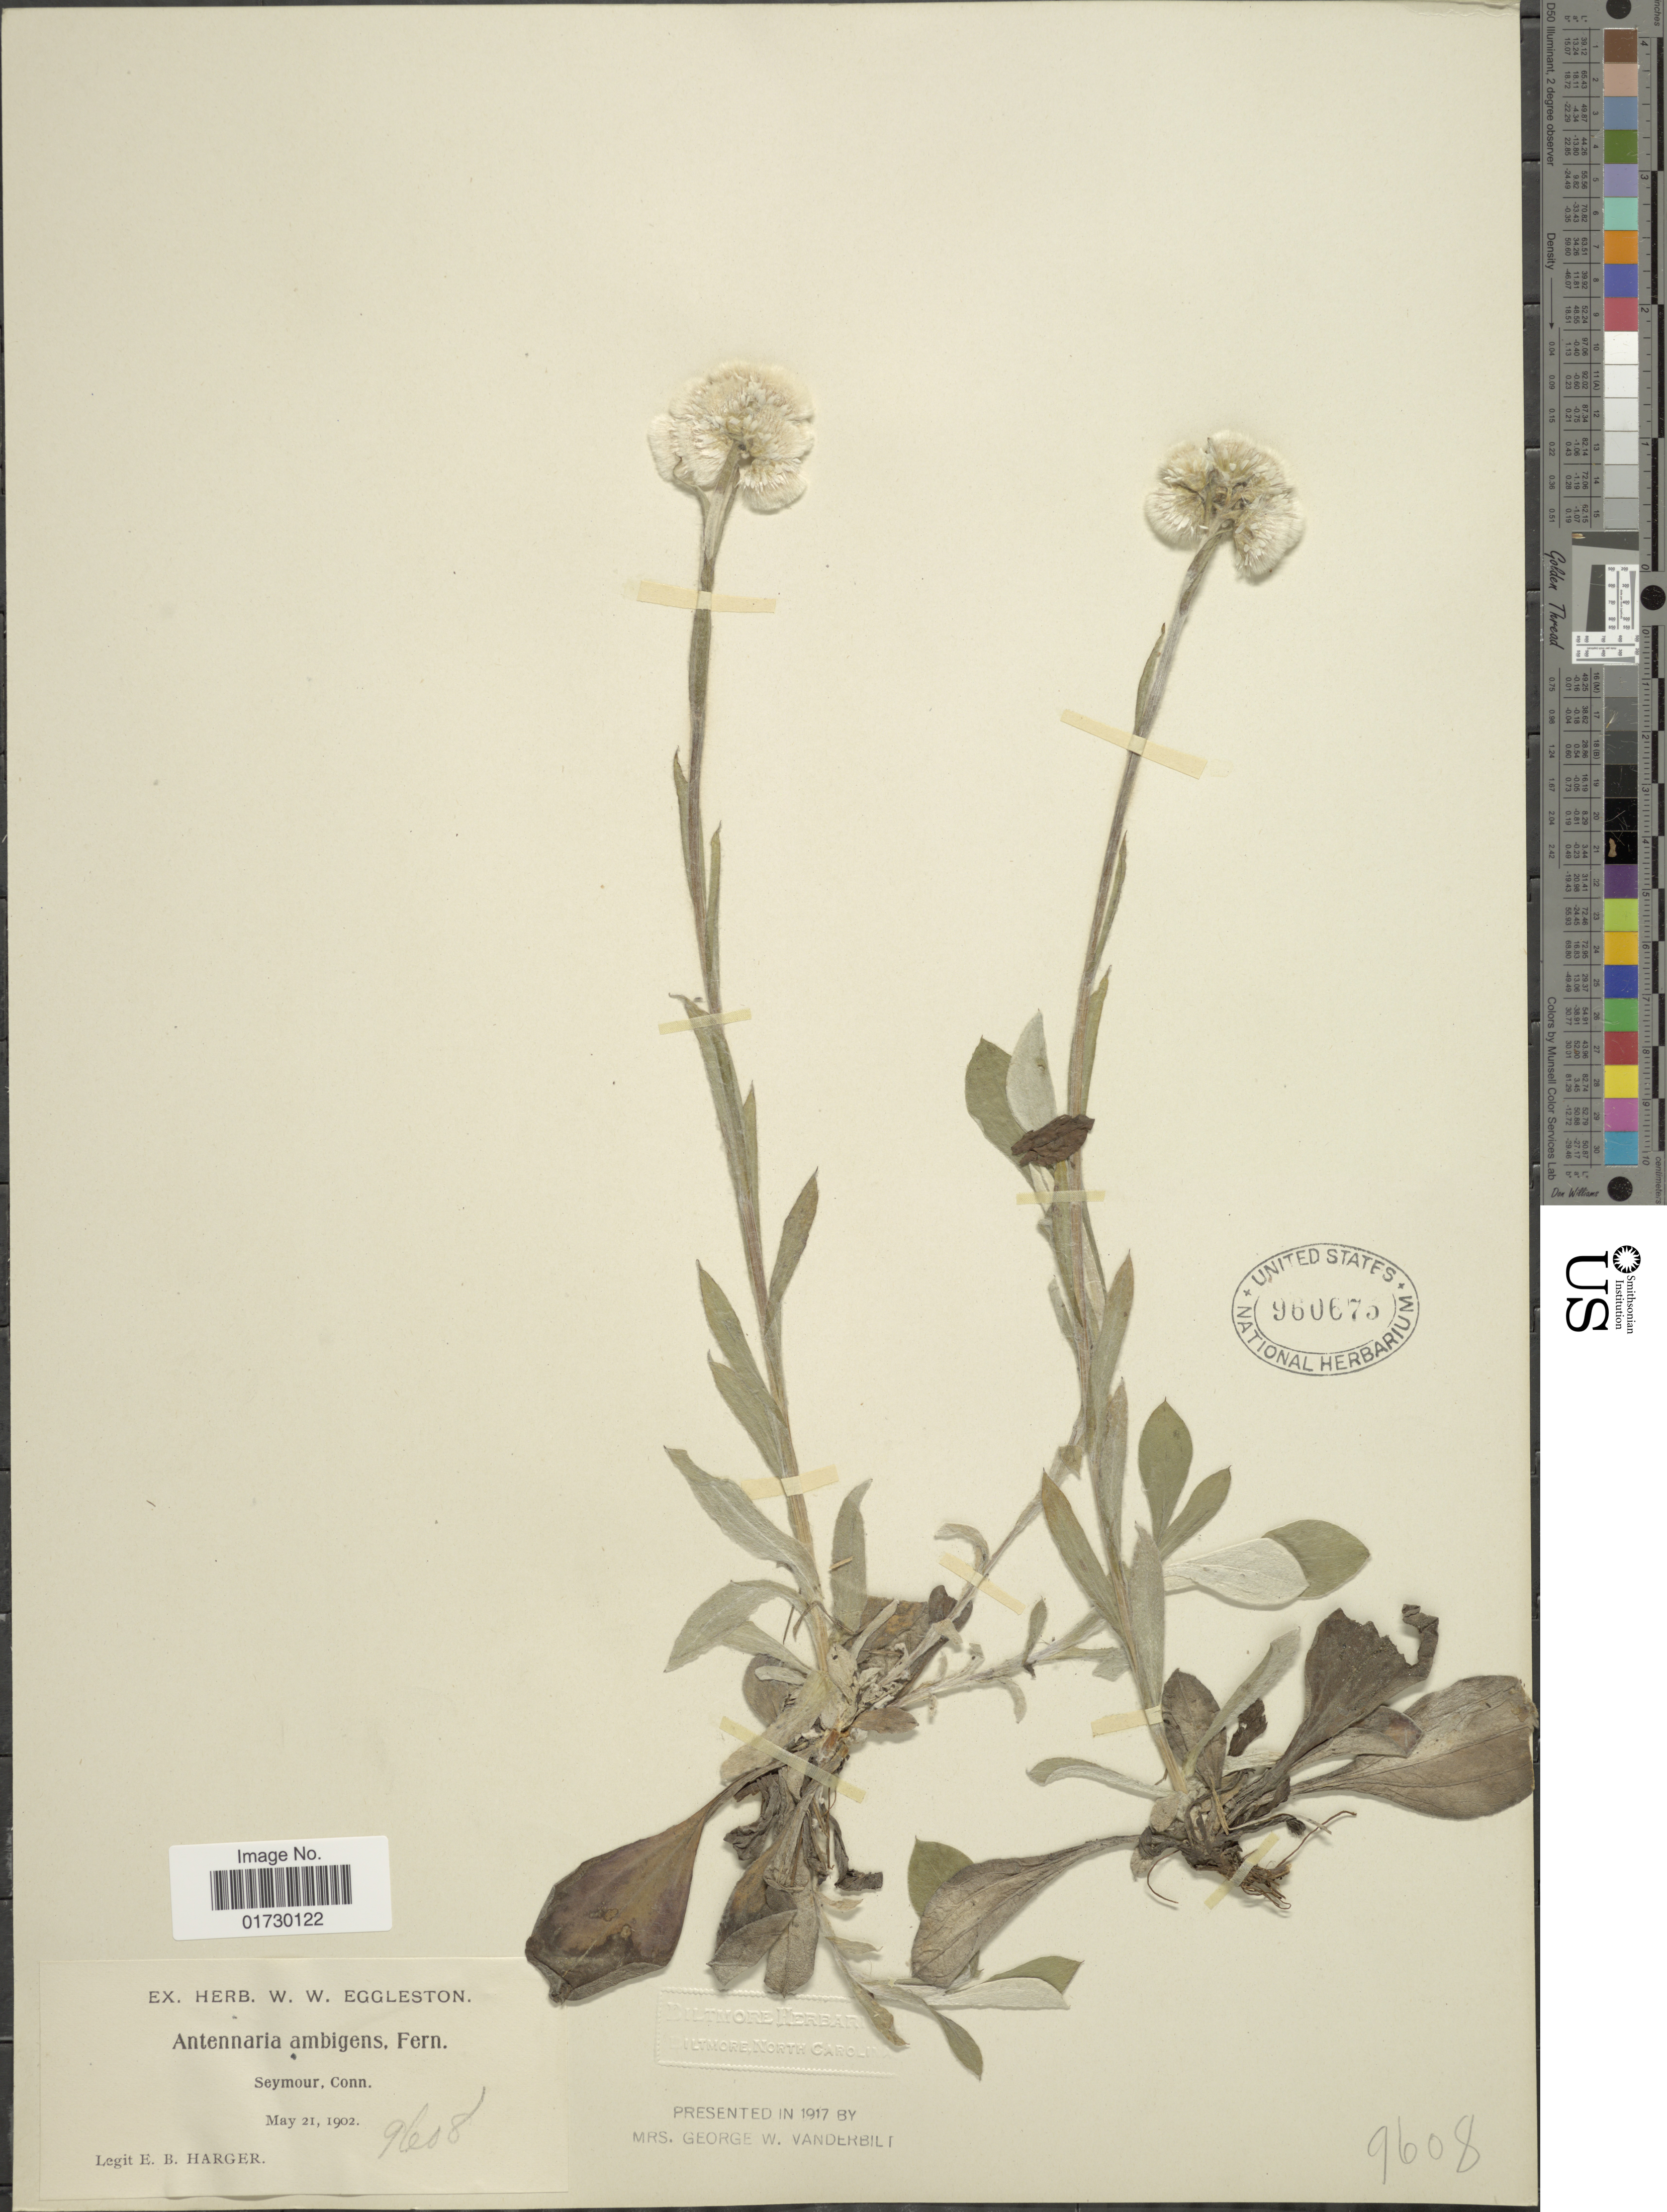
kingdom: Plantae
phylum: Tracheophyta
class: Magnoliopsida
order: Asterales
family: Asteraceae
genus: Antennaria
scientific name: Antennaria ambigens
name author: (Greene) Fernald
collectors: E. B. Harger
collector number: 9608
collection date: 1902-05-21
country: United States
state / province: Connecticut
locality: Seymour, Conn.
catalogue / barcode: US 960675